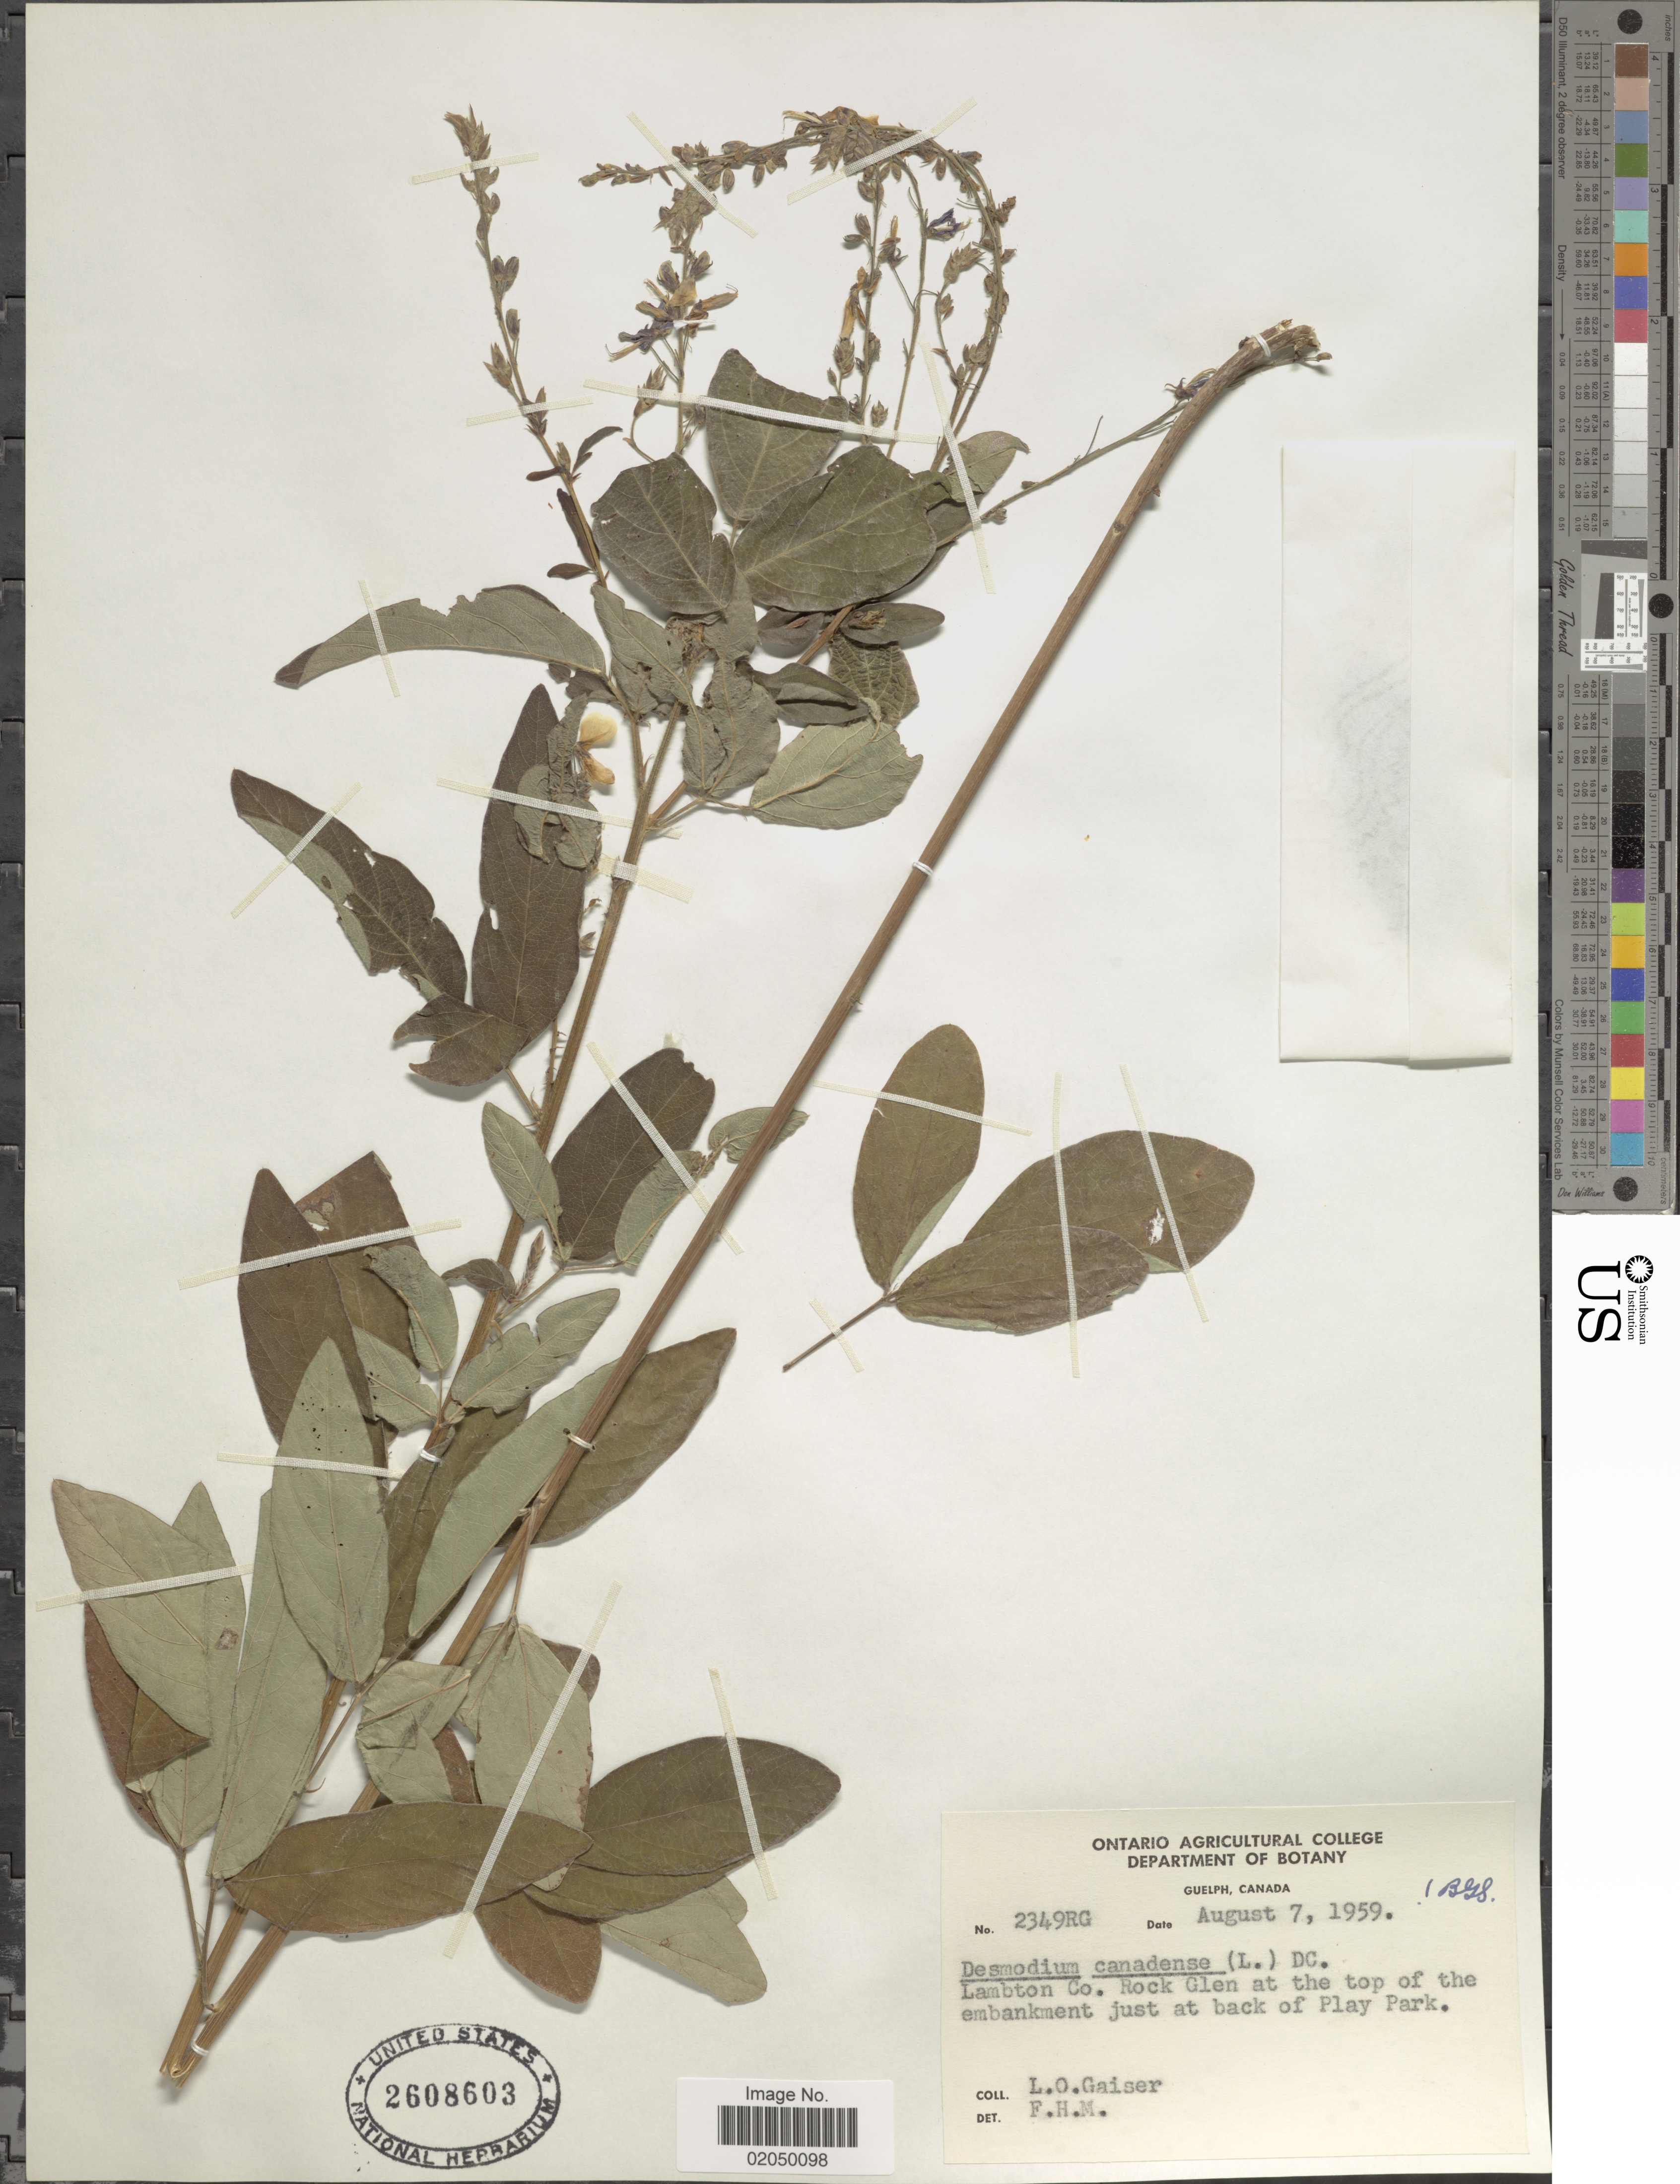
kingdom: Plantae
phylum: Tracheophyta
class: Magnoliopsida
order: Fabales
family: Fabaceae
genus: Desmodium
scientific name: Desmodium canadense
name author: (L.) DC.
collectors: L. Gaiser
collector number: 2349RG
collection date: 1959-08-07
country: Canada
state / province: Ontario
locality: Guelph. Lambton Co. Rock Glen at the top of the embankment just at back of Play Park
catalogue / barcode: US 2608603